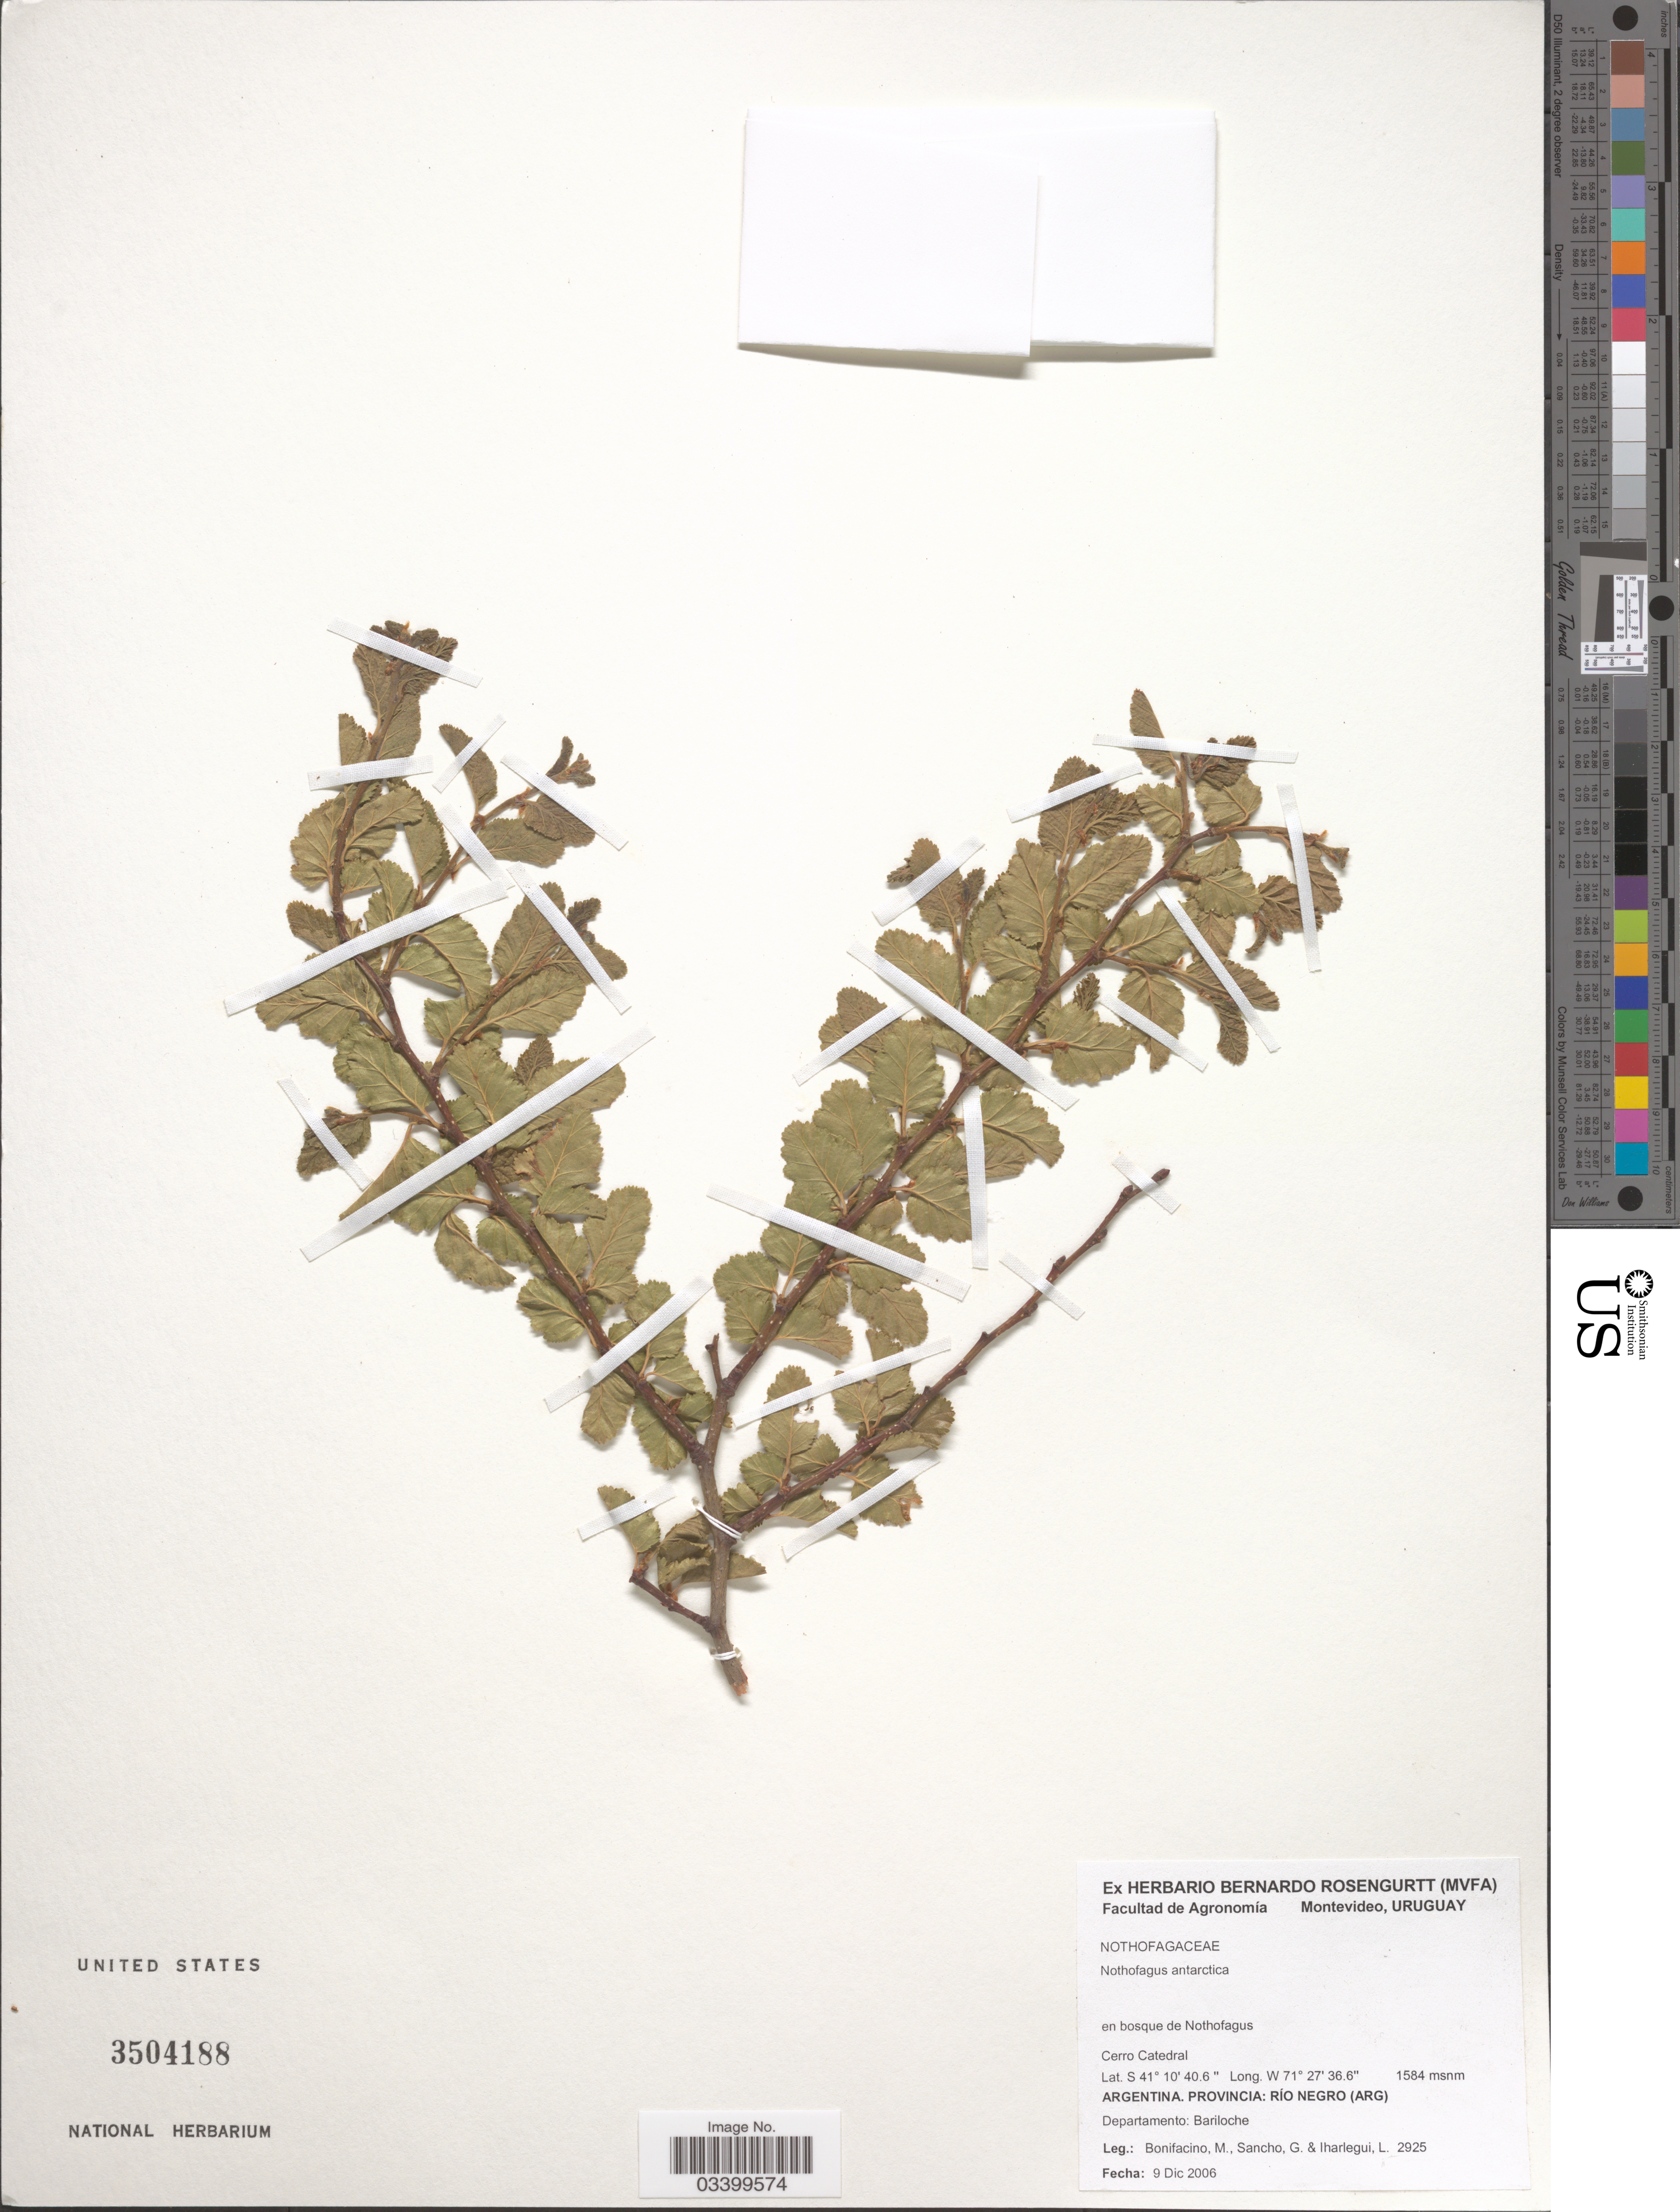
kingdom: Plantae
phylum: Tracheophyta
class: Magnoliopsida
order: Fagales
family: Nothofagaceae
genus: Nothofagus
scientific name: Nothofagus antarctica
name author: (G. Forst.) Oerst.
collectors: M. Bonifacino, G. Sancho & L. Iharlegui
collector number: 2925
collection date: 2006-12-09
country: Argentina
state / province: Rio Negro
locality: Cerro Catedral, Departamento: Bariloche.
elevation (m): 1584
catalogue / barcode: US 3504188